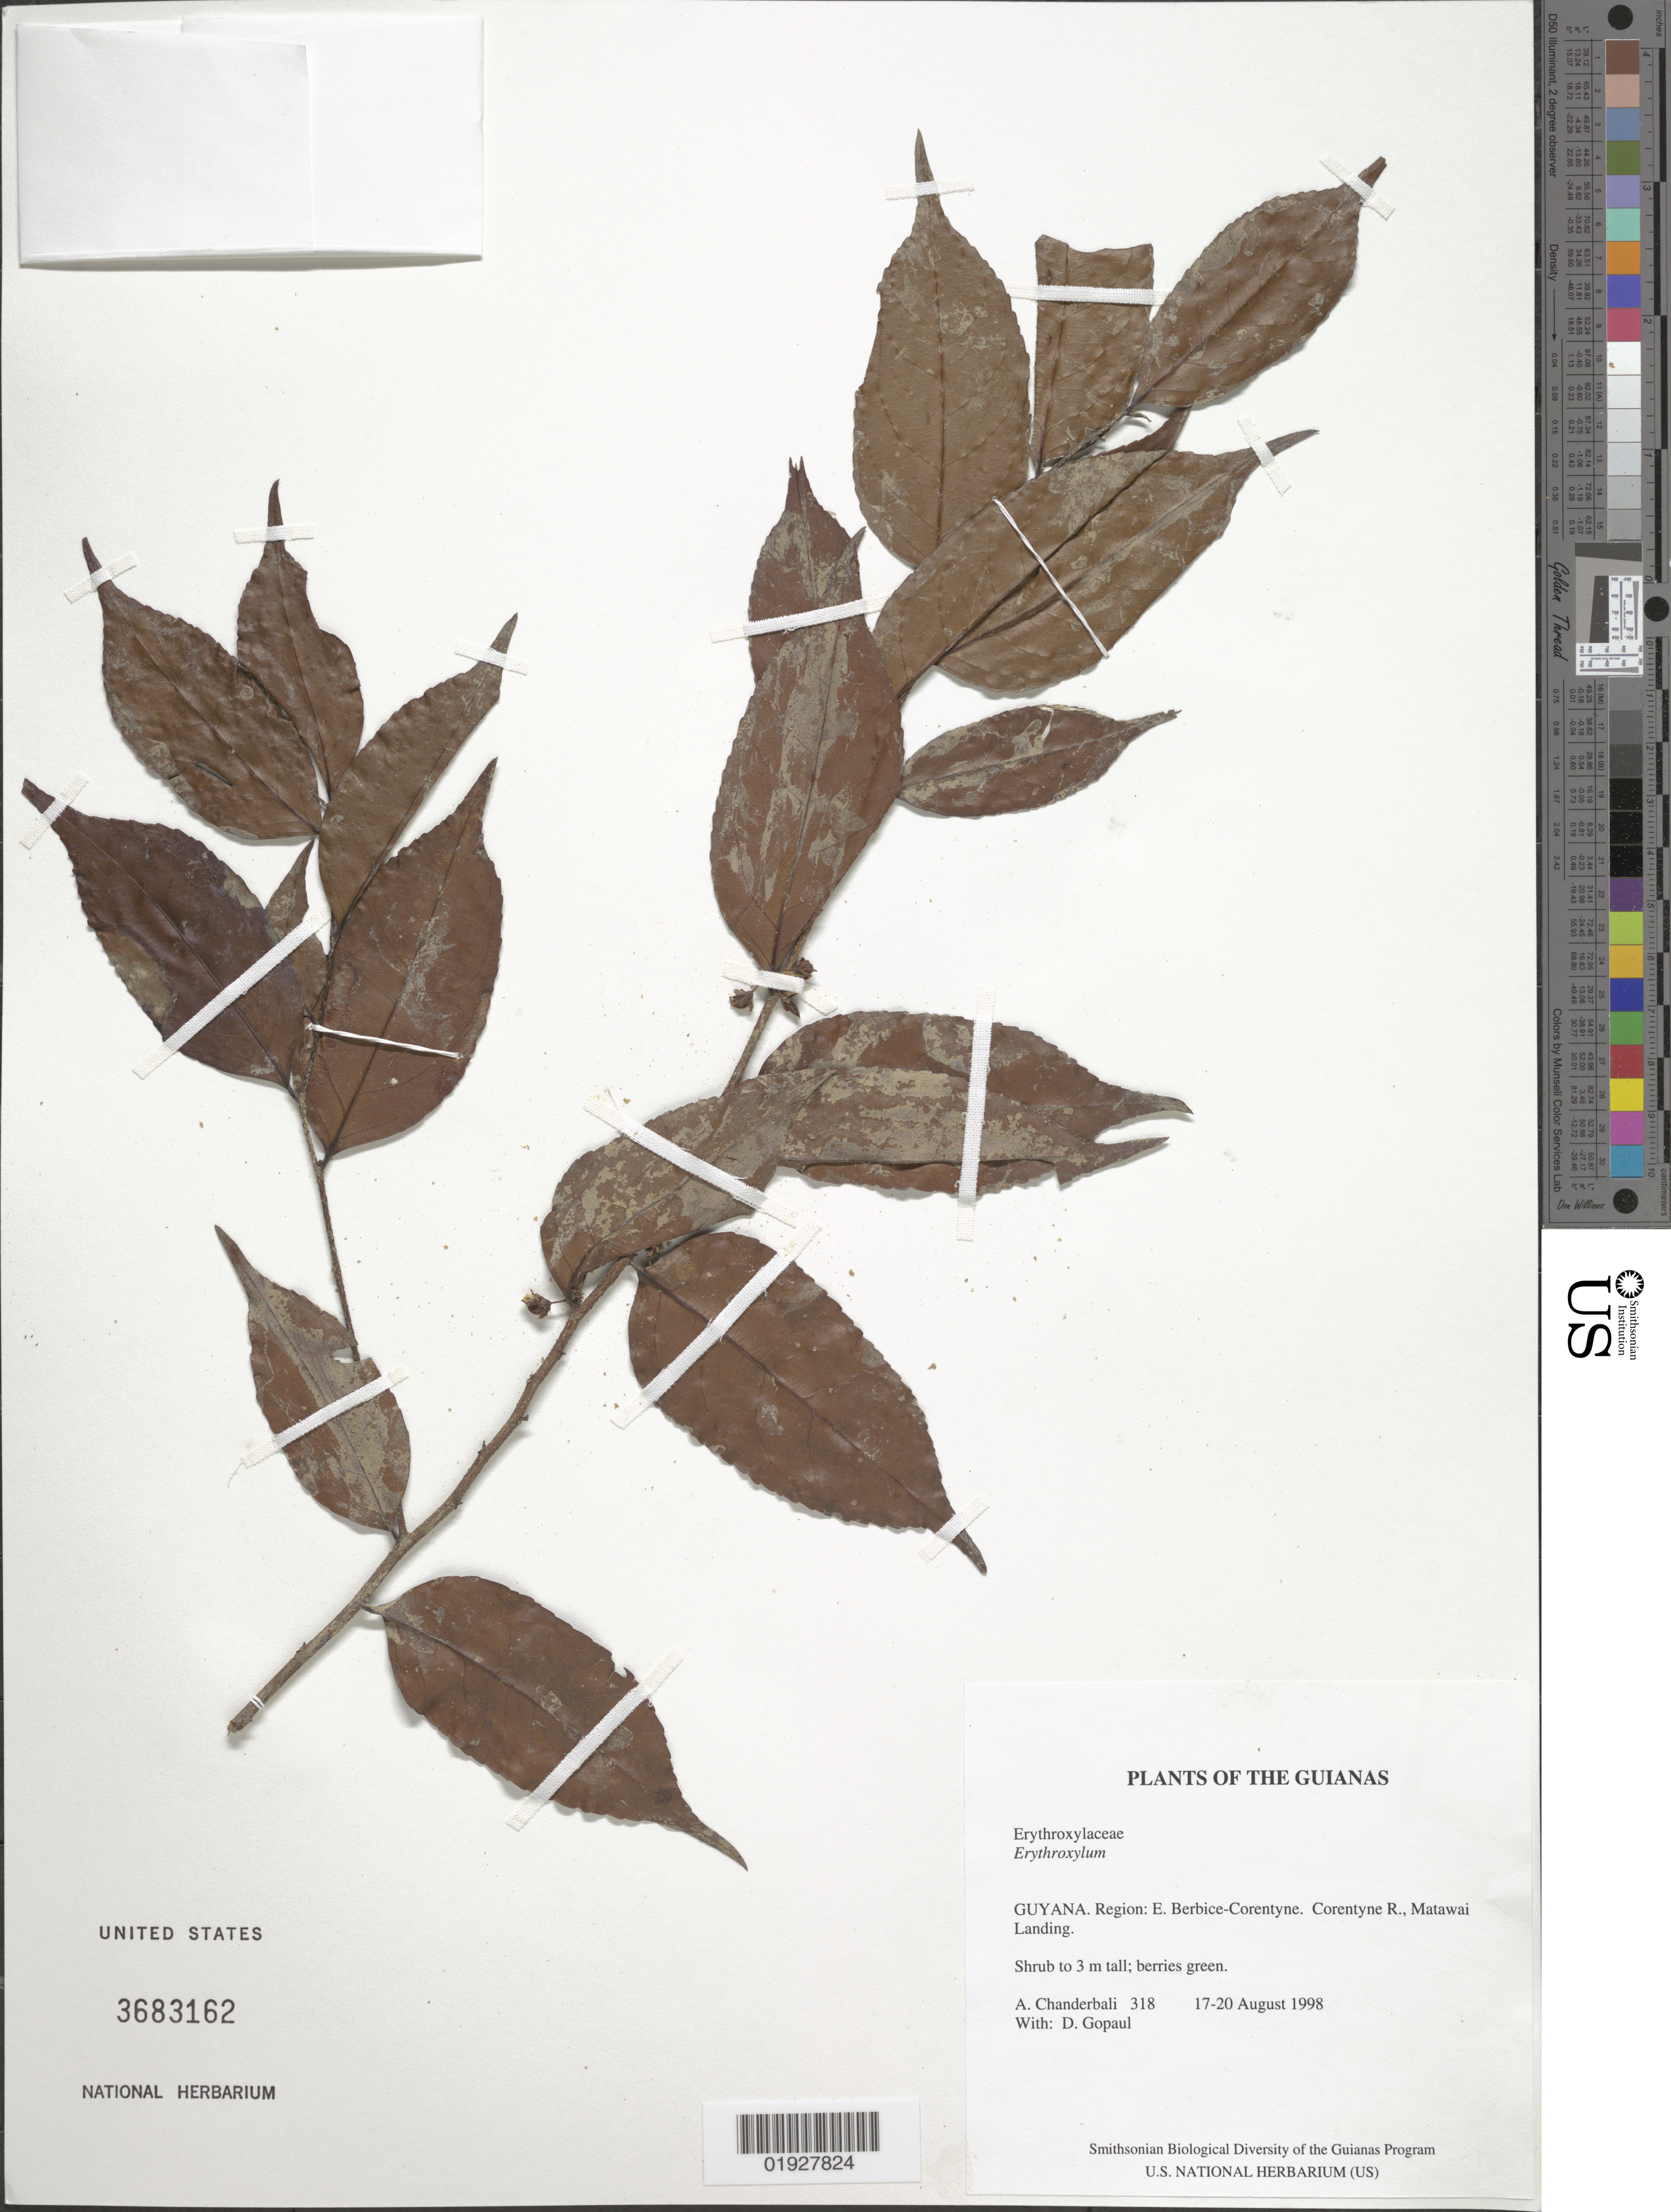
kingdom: Plantae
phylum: Tracheophyta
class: Magnoliopsida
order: Malpighiales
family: Erythroxylaceae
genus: Erythroxylum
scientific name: Erythroxylum sp.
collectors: A. S. Chanderbali & D. Gopaul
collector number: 318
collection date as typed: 17-20 August 1998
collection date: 1998-08-17/1998-08-20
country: Guyana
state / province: E. Berbice-Corentyne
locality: Corentyne R., Matawai Landing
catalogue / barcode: US 3683162